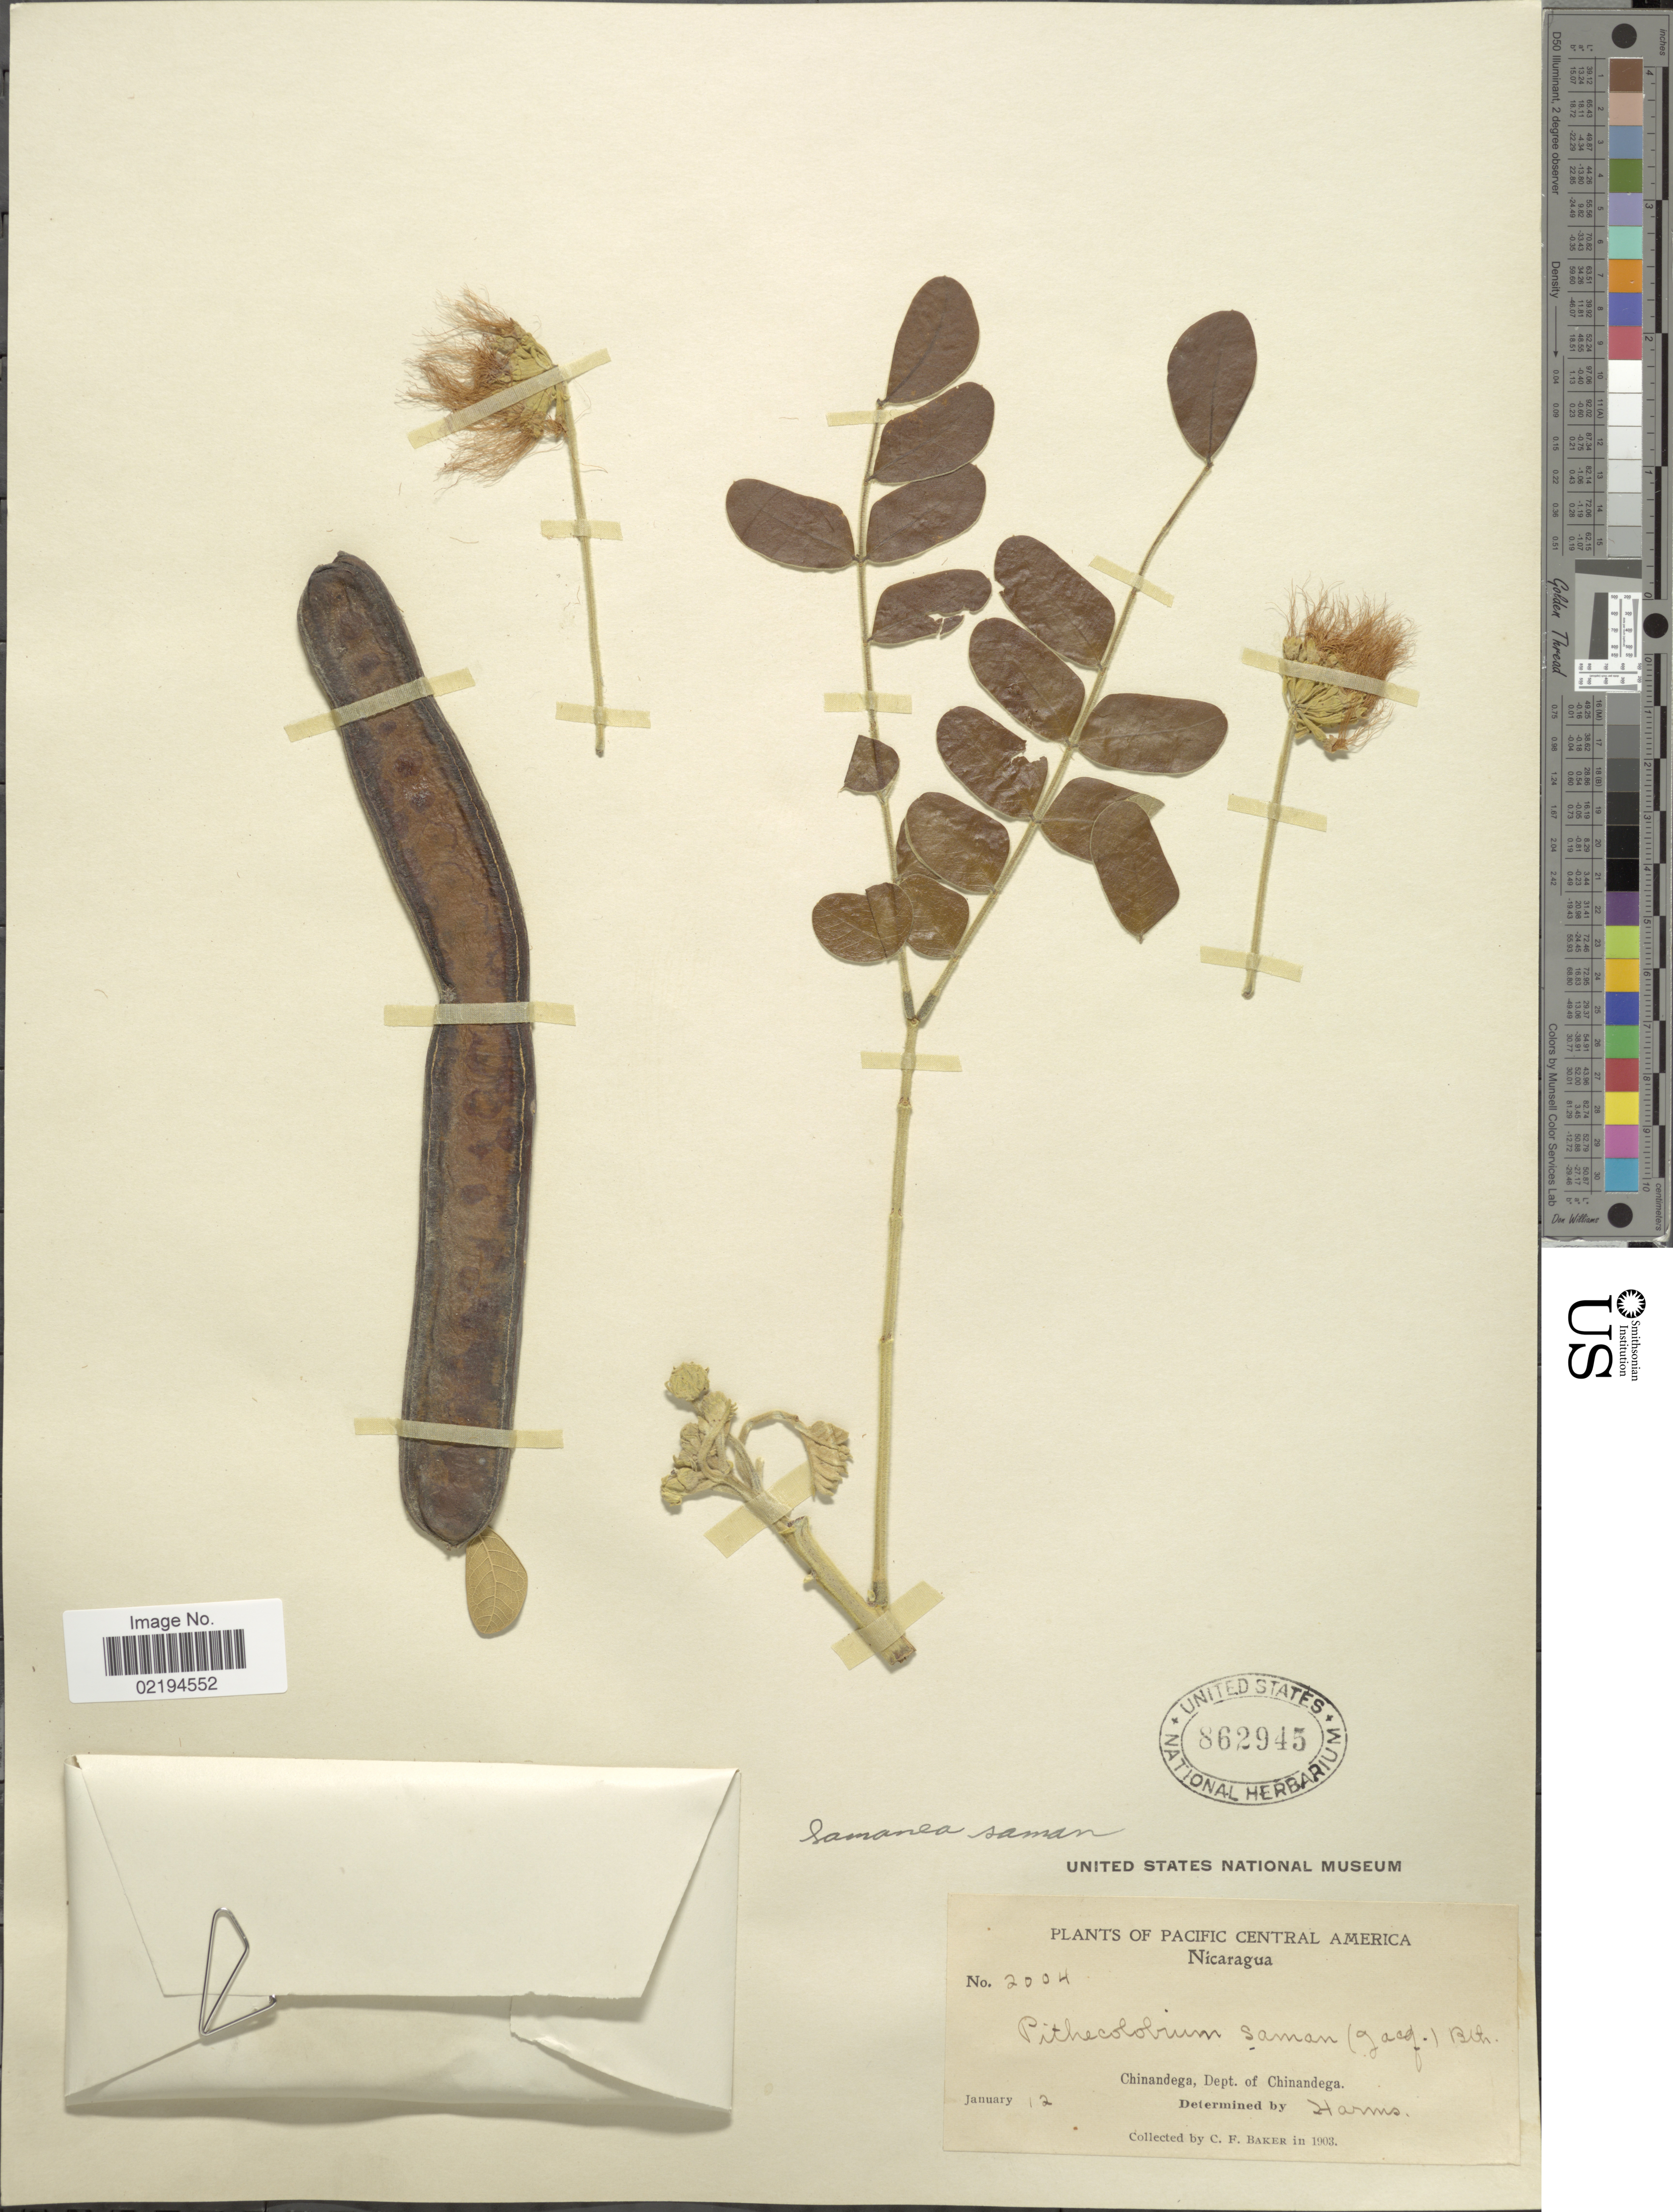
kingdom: Plantae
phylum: Tracheophyta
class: Magnoliopsida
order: Fabales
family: Fabaceae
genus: Samanea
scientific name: Samanea saman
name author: (Jacq.) Merr.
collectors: C. F. Baker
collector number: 2004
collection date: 1903-01-12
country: Nicaragua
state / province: Chinandega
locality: Chinandega.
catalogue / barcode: US 862945